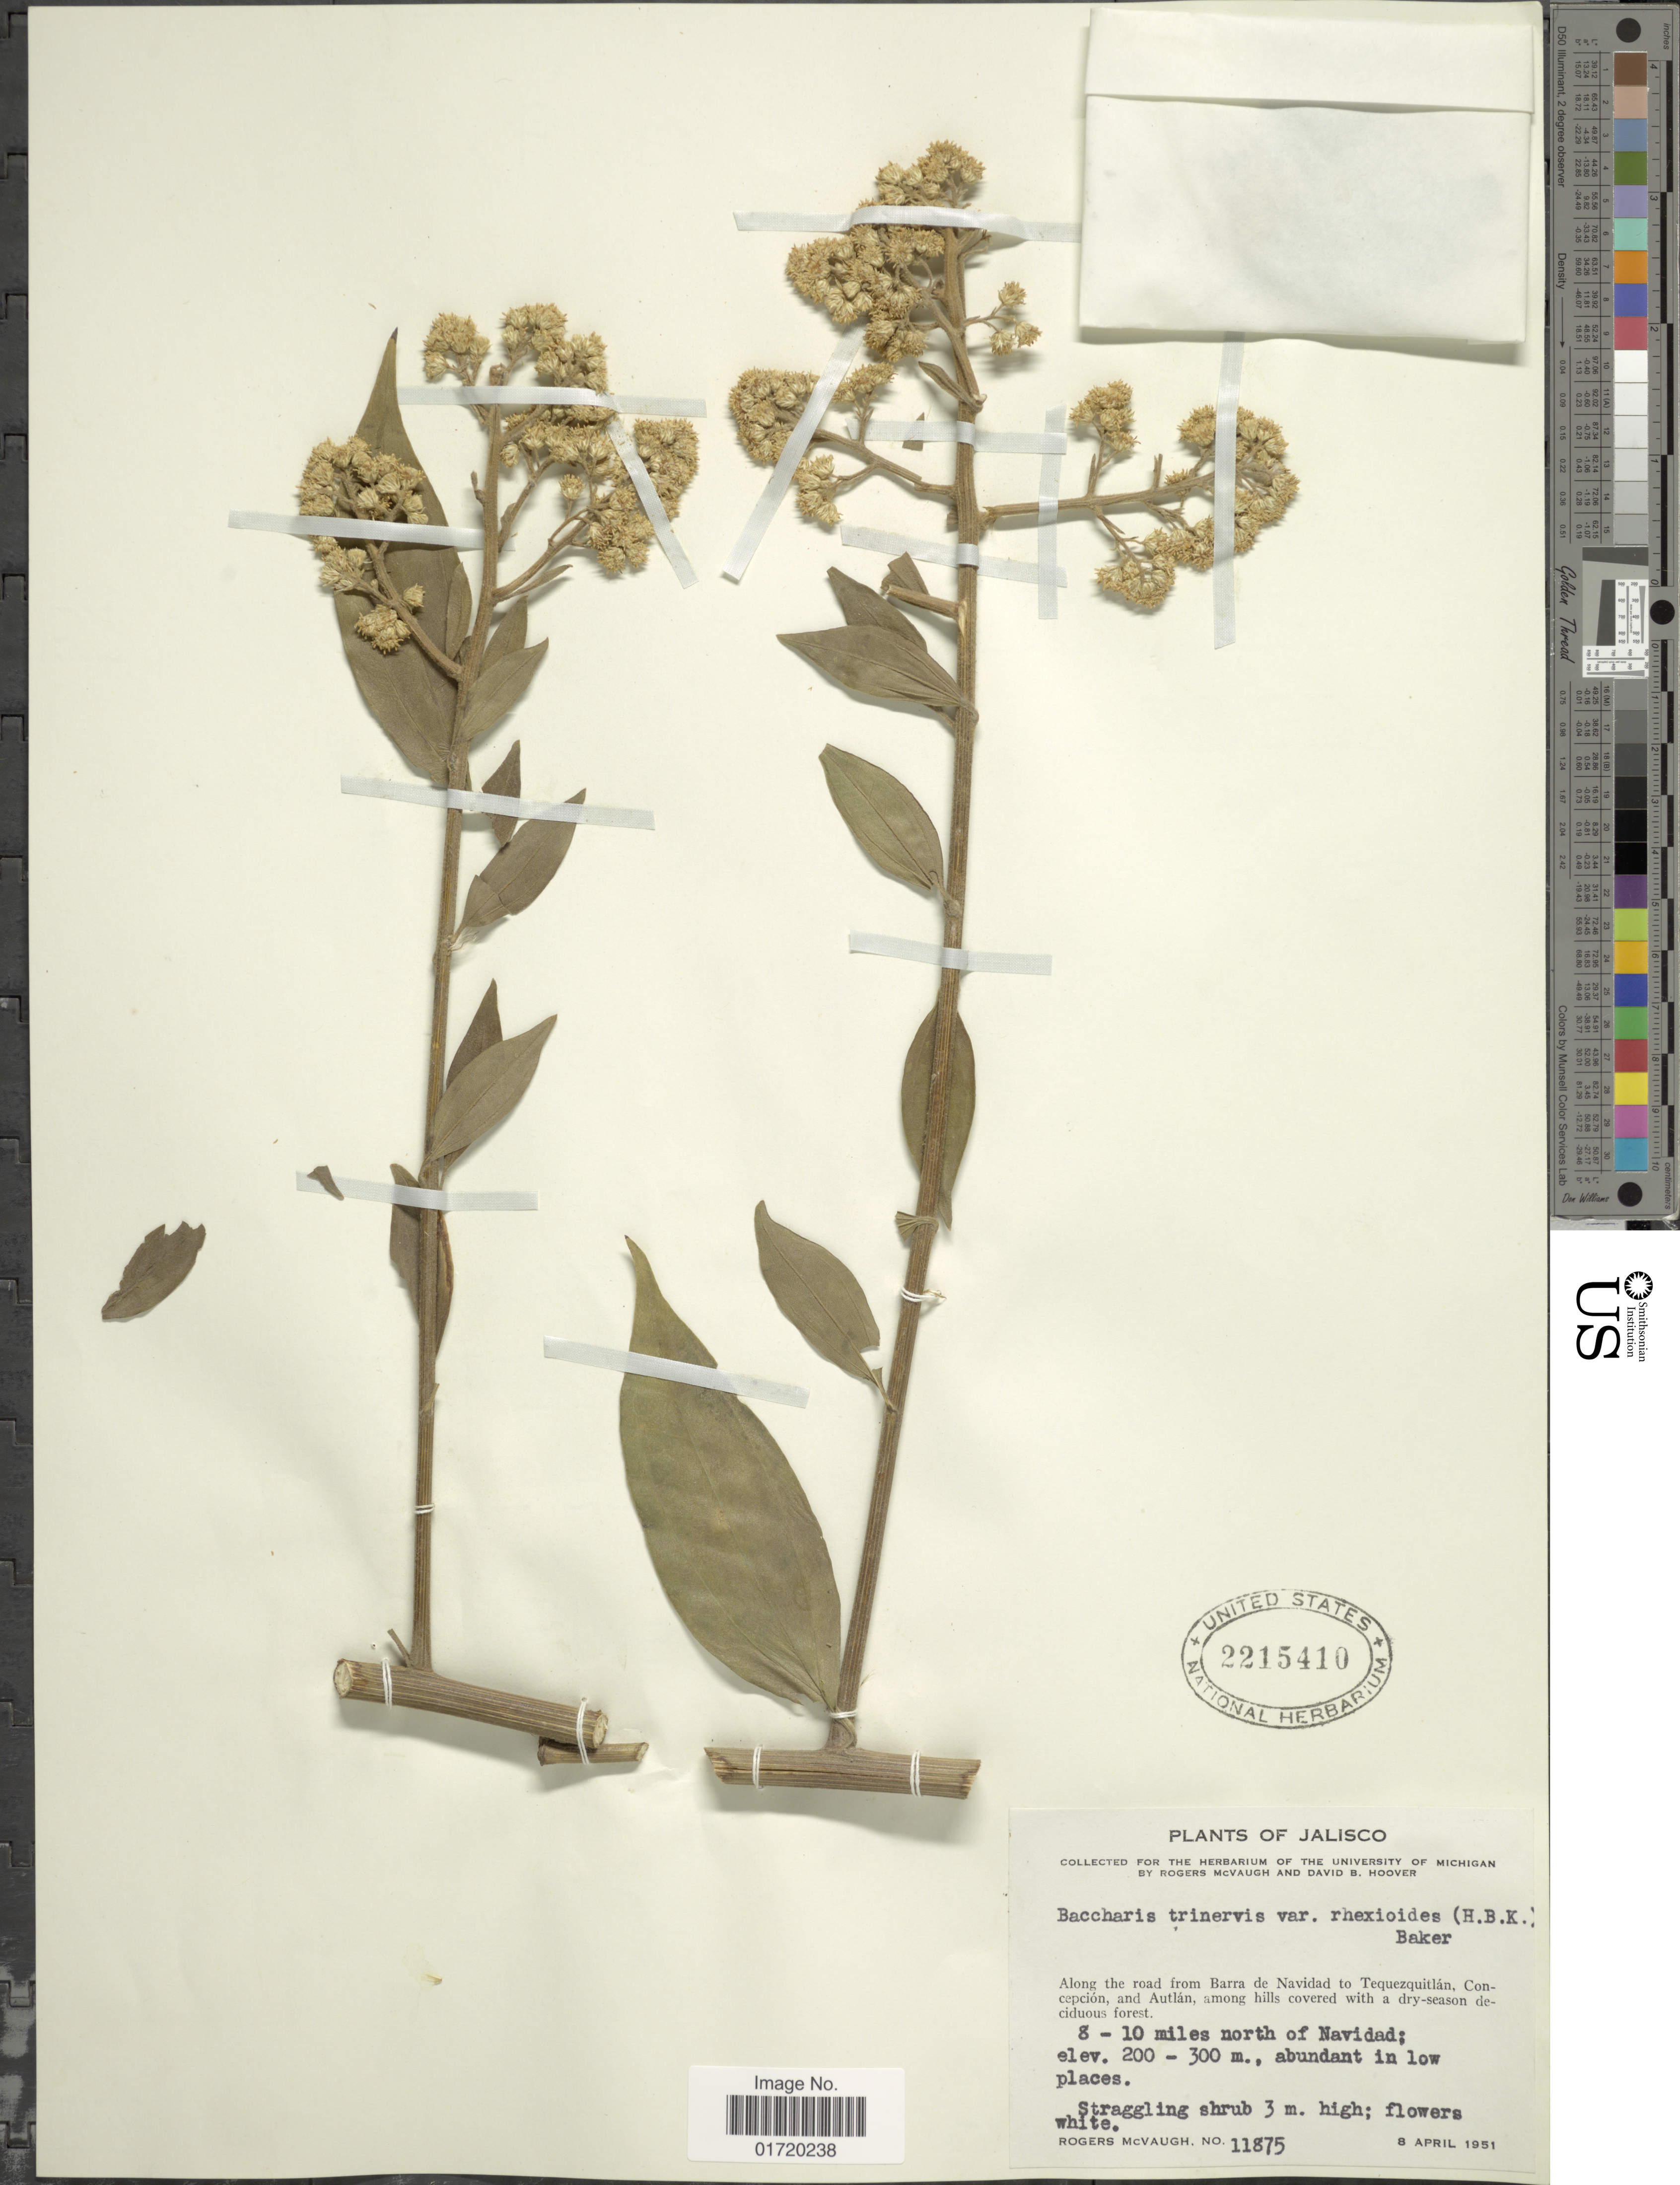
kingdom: Plantae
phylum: Tracheophyta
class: Magnoliopsida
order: Asterales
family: Asteraceae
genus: Baccharis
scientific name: Baccharis trinervis var. rhexioides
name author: (Kunth) Baker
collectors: R. McVaugh & D. B. Hoover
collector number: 11875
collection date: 1951-04-08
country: Mexico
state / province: Jalisco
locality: Along the road to Barra de Navidad to Tequezquitlan, Concepcion, and Autlan, 8-10 miles north of Navidad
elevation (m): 200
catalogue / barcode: US 2215410